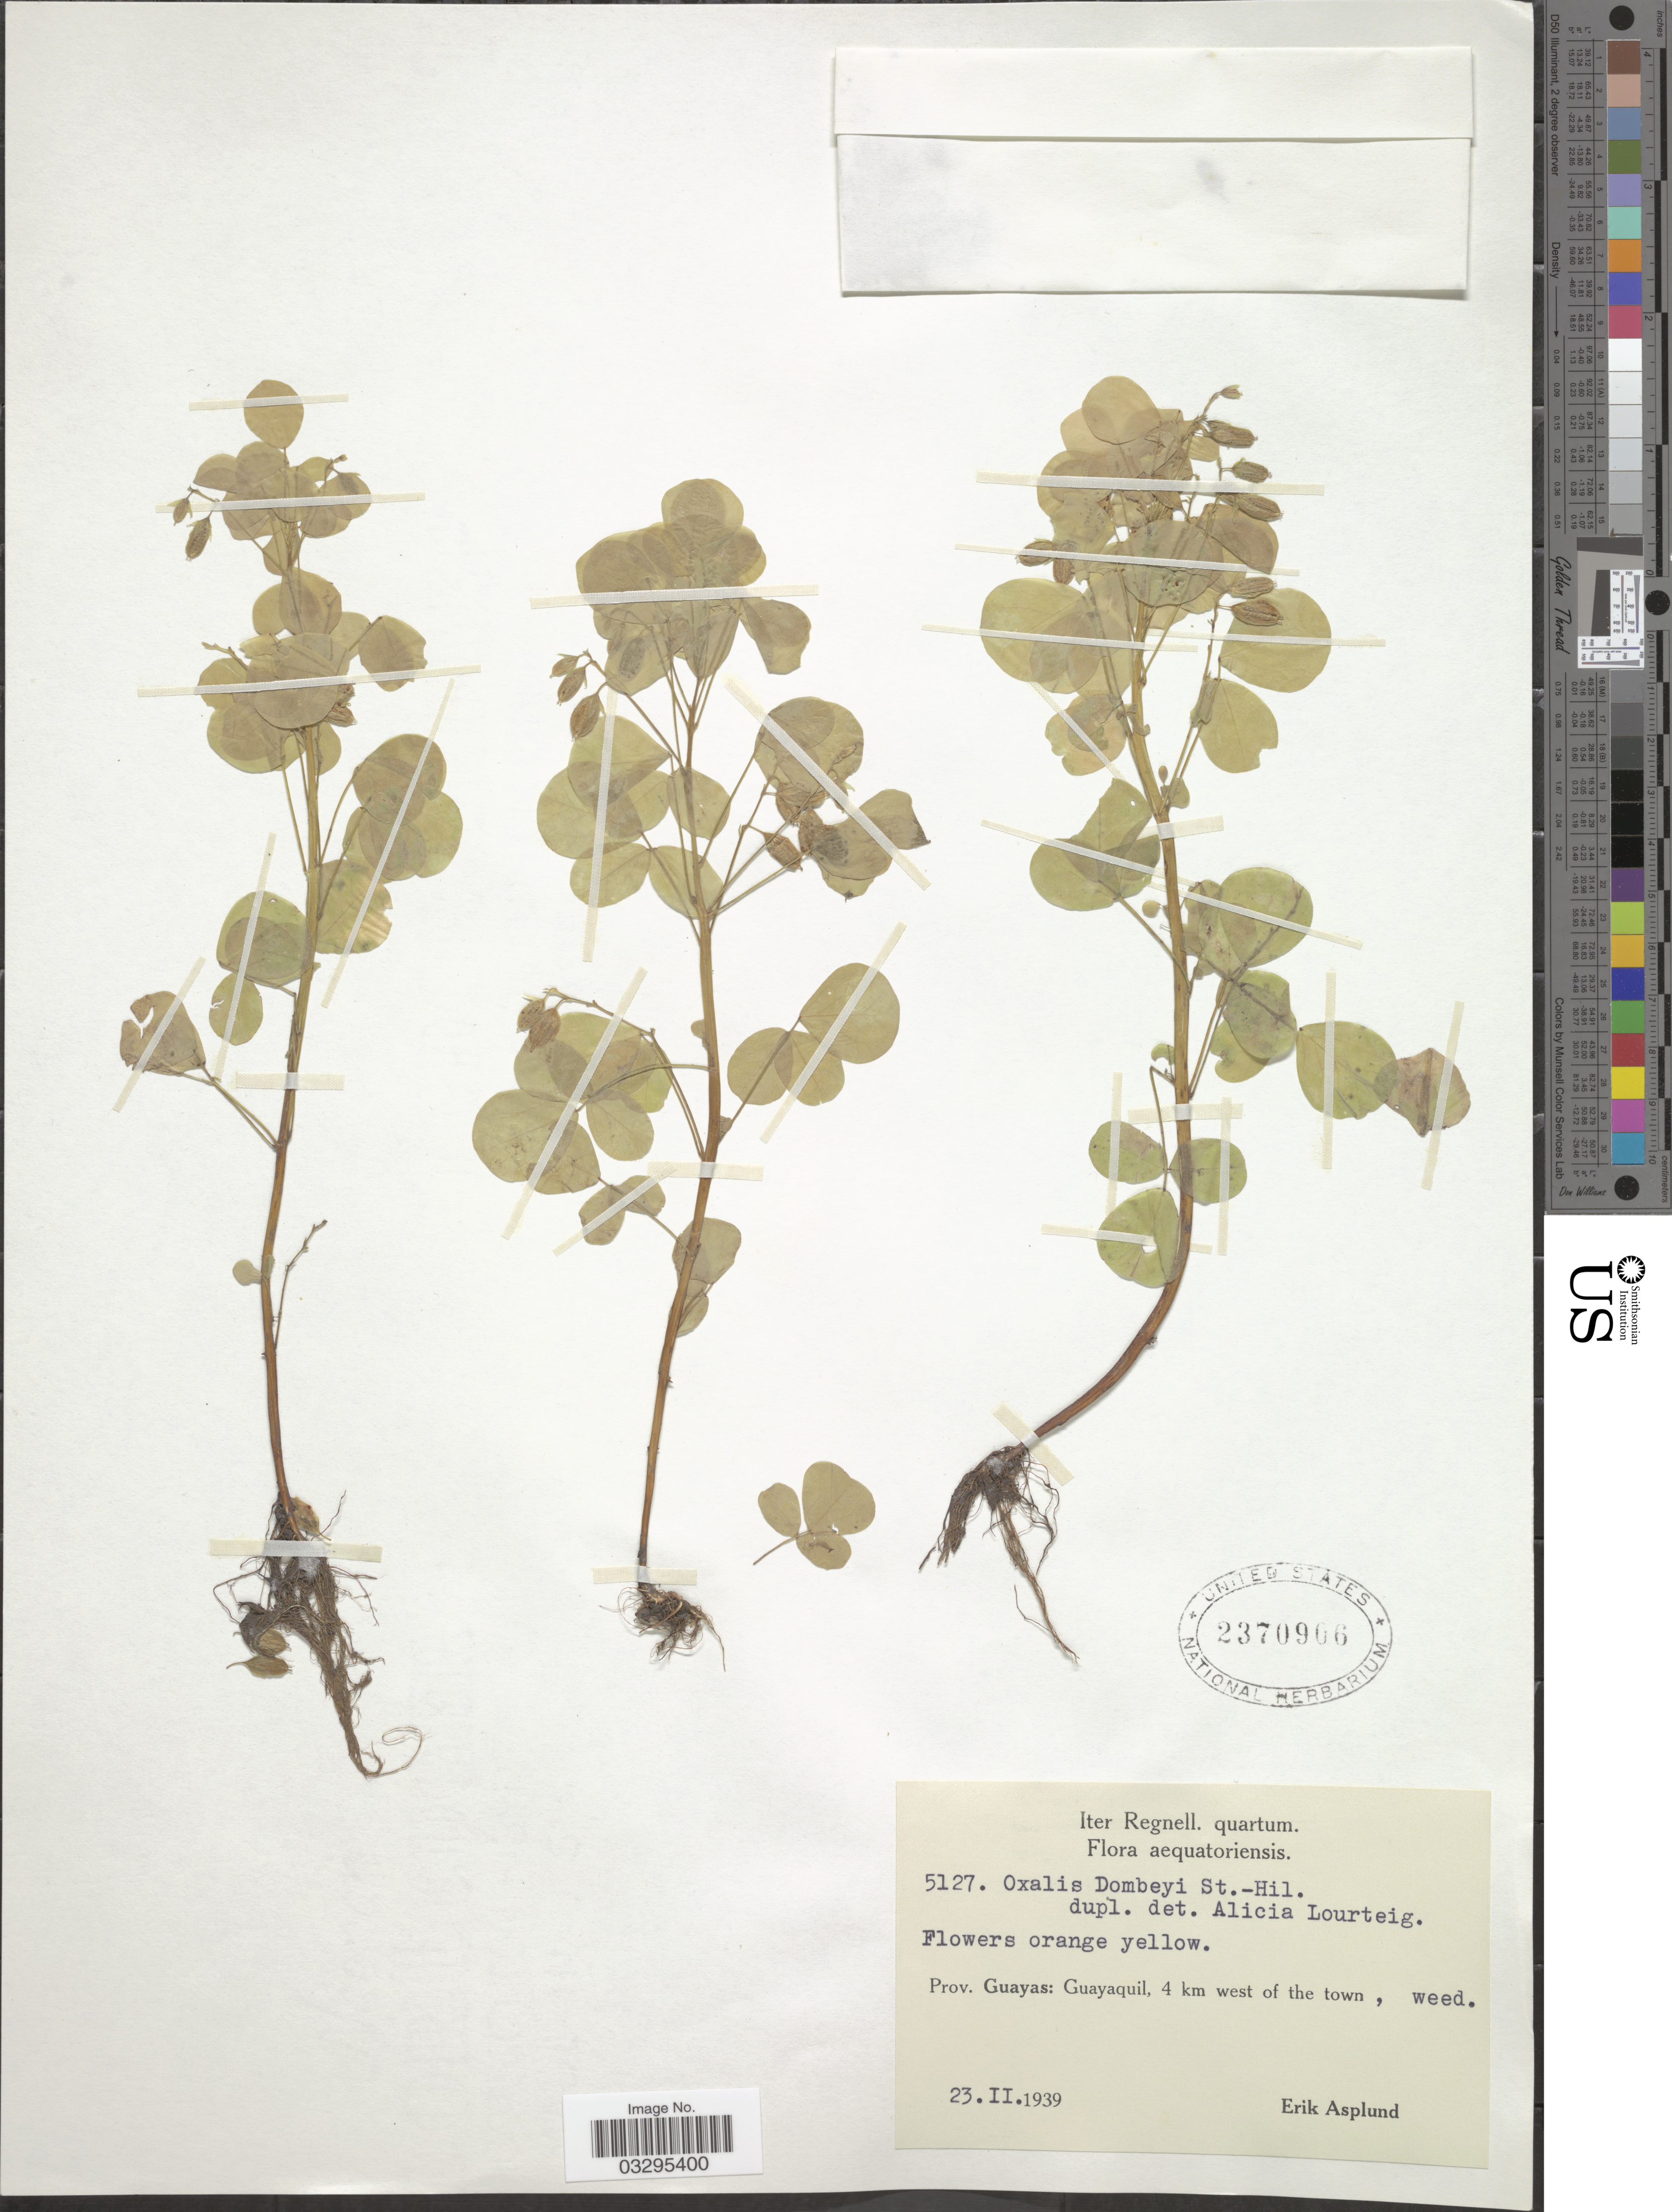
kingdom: Plantae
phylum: Tracheophyta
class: Magnoliopsida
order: Oxalidales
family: Oxalidaceae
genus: Oxalis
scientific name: Oxalis dombeyi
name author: A. St.-Hil.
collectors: E. Asplund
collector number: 5127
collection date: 1939-02-23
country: Ecuador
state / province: Guayas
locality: Guayaquil, 4 km west of the town.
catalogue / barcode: US 2370966